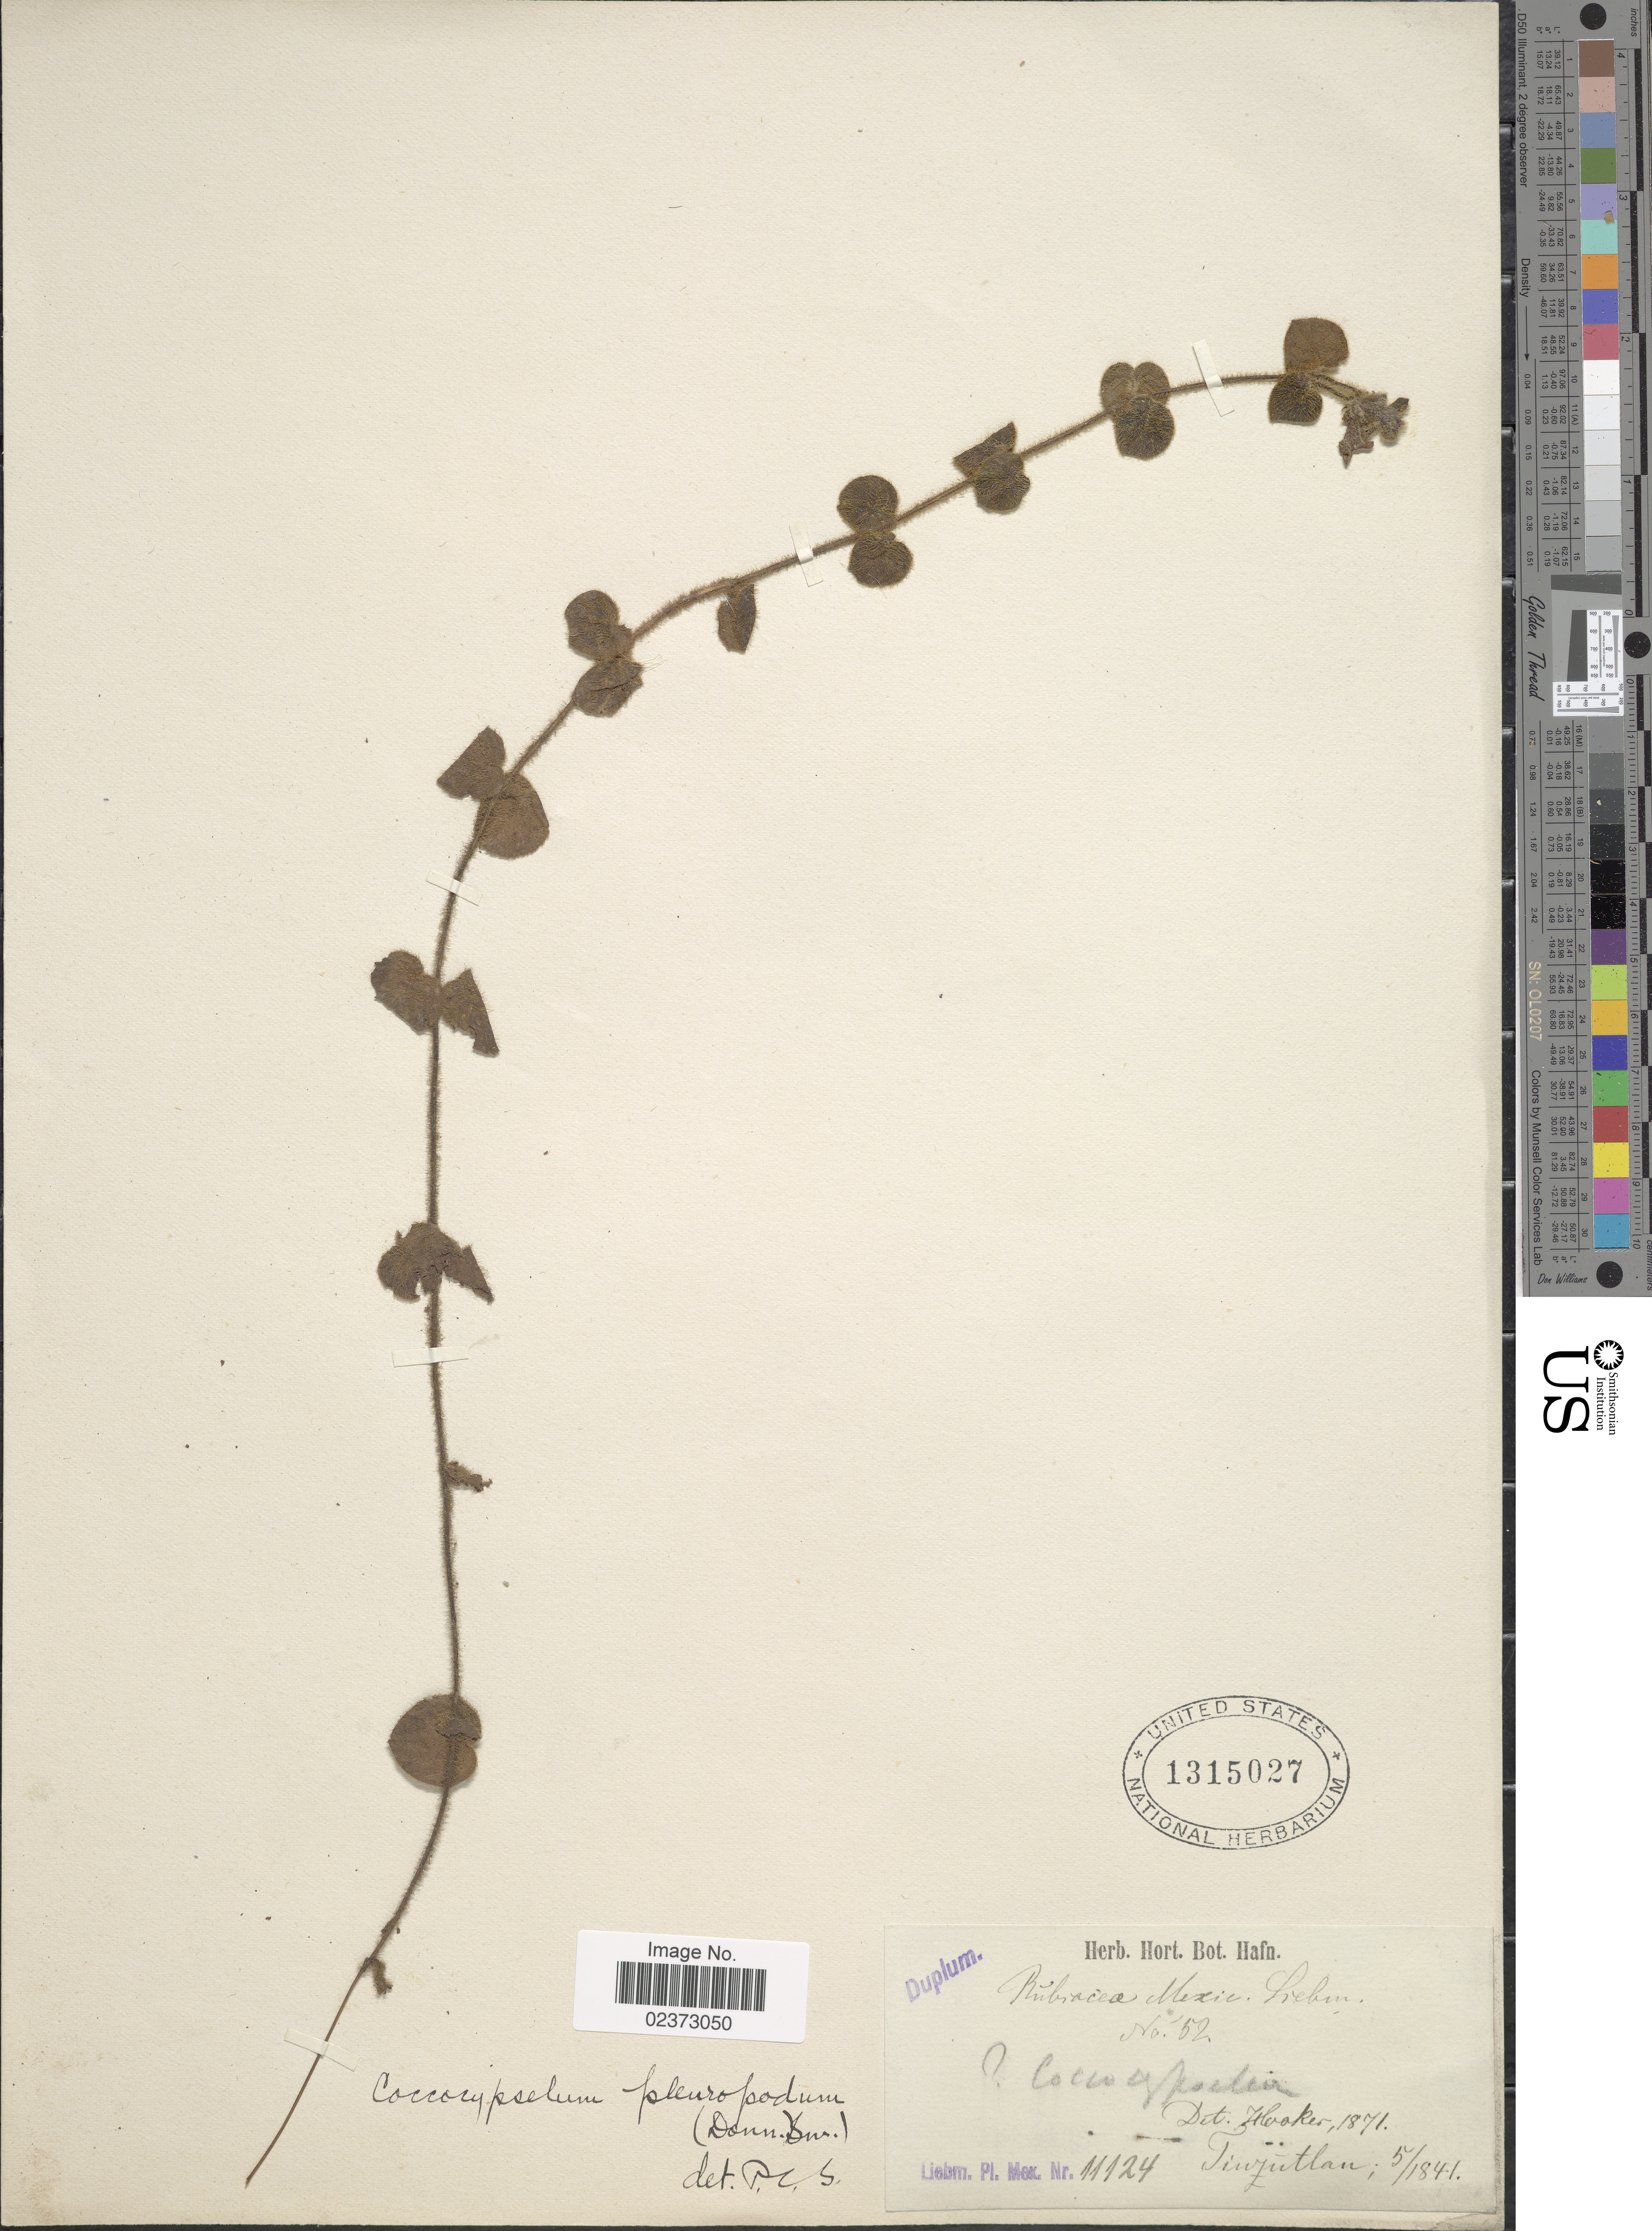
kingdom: Plantae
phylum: Tracheophyta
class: Magnoliopsida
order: Gentianales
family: Rubiaceae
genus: Coccocypselum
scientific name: Coccocypselum pleuropodum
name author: (Donn. Sm.) Standl.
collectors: Liebmann, --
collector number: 11124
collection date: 1841-05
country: Mexico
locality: Tinzutlan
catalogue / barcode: US 1315027